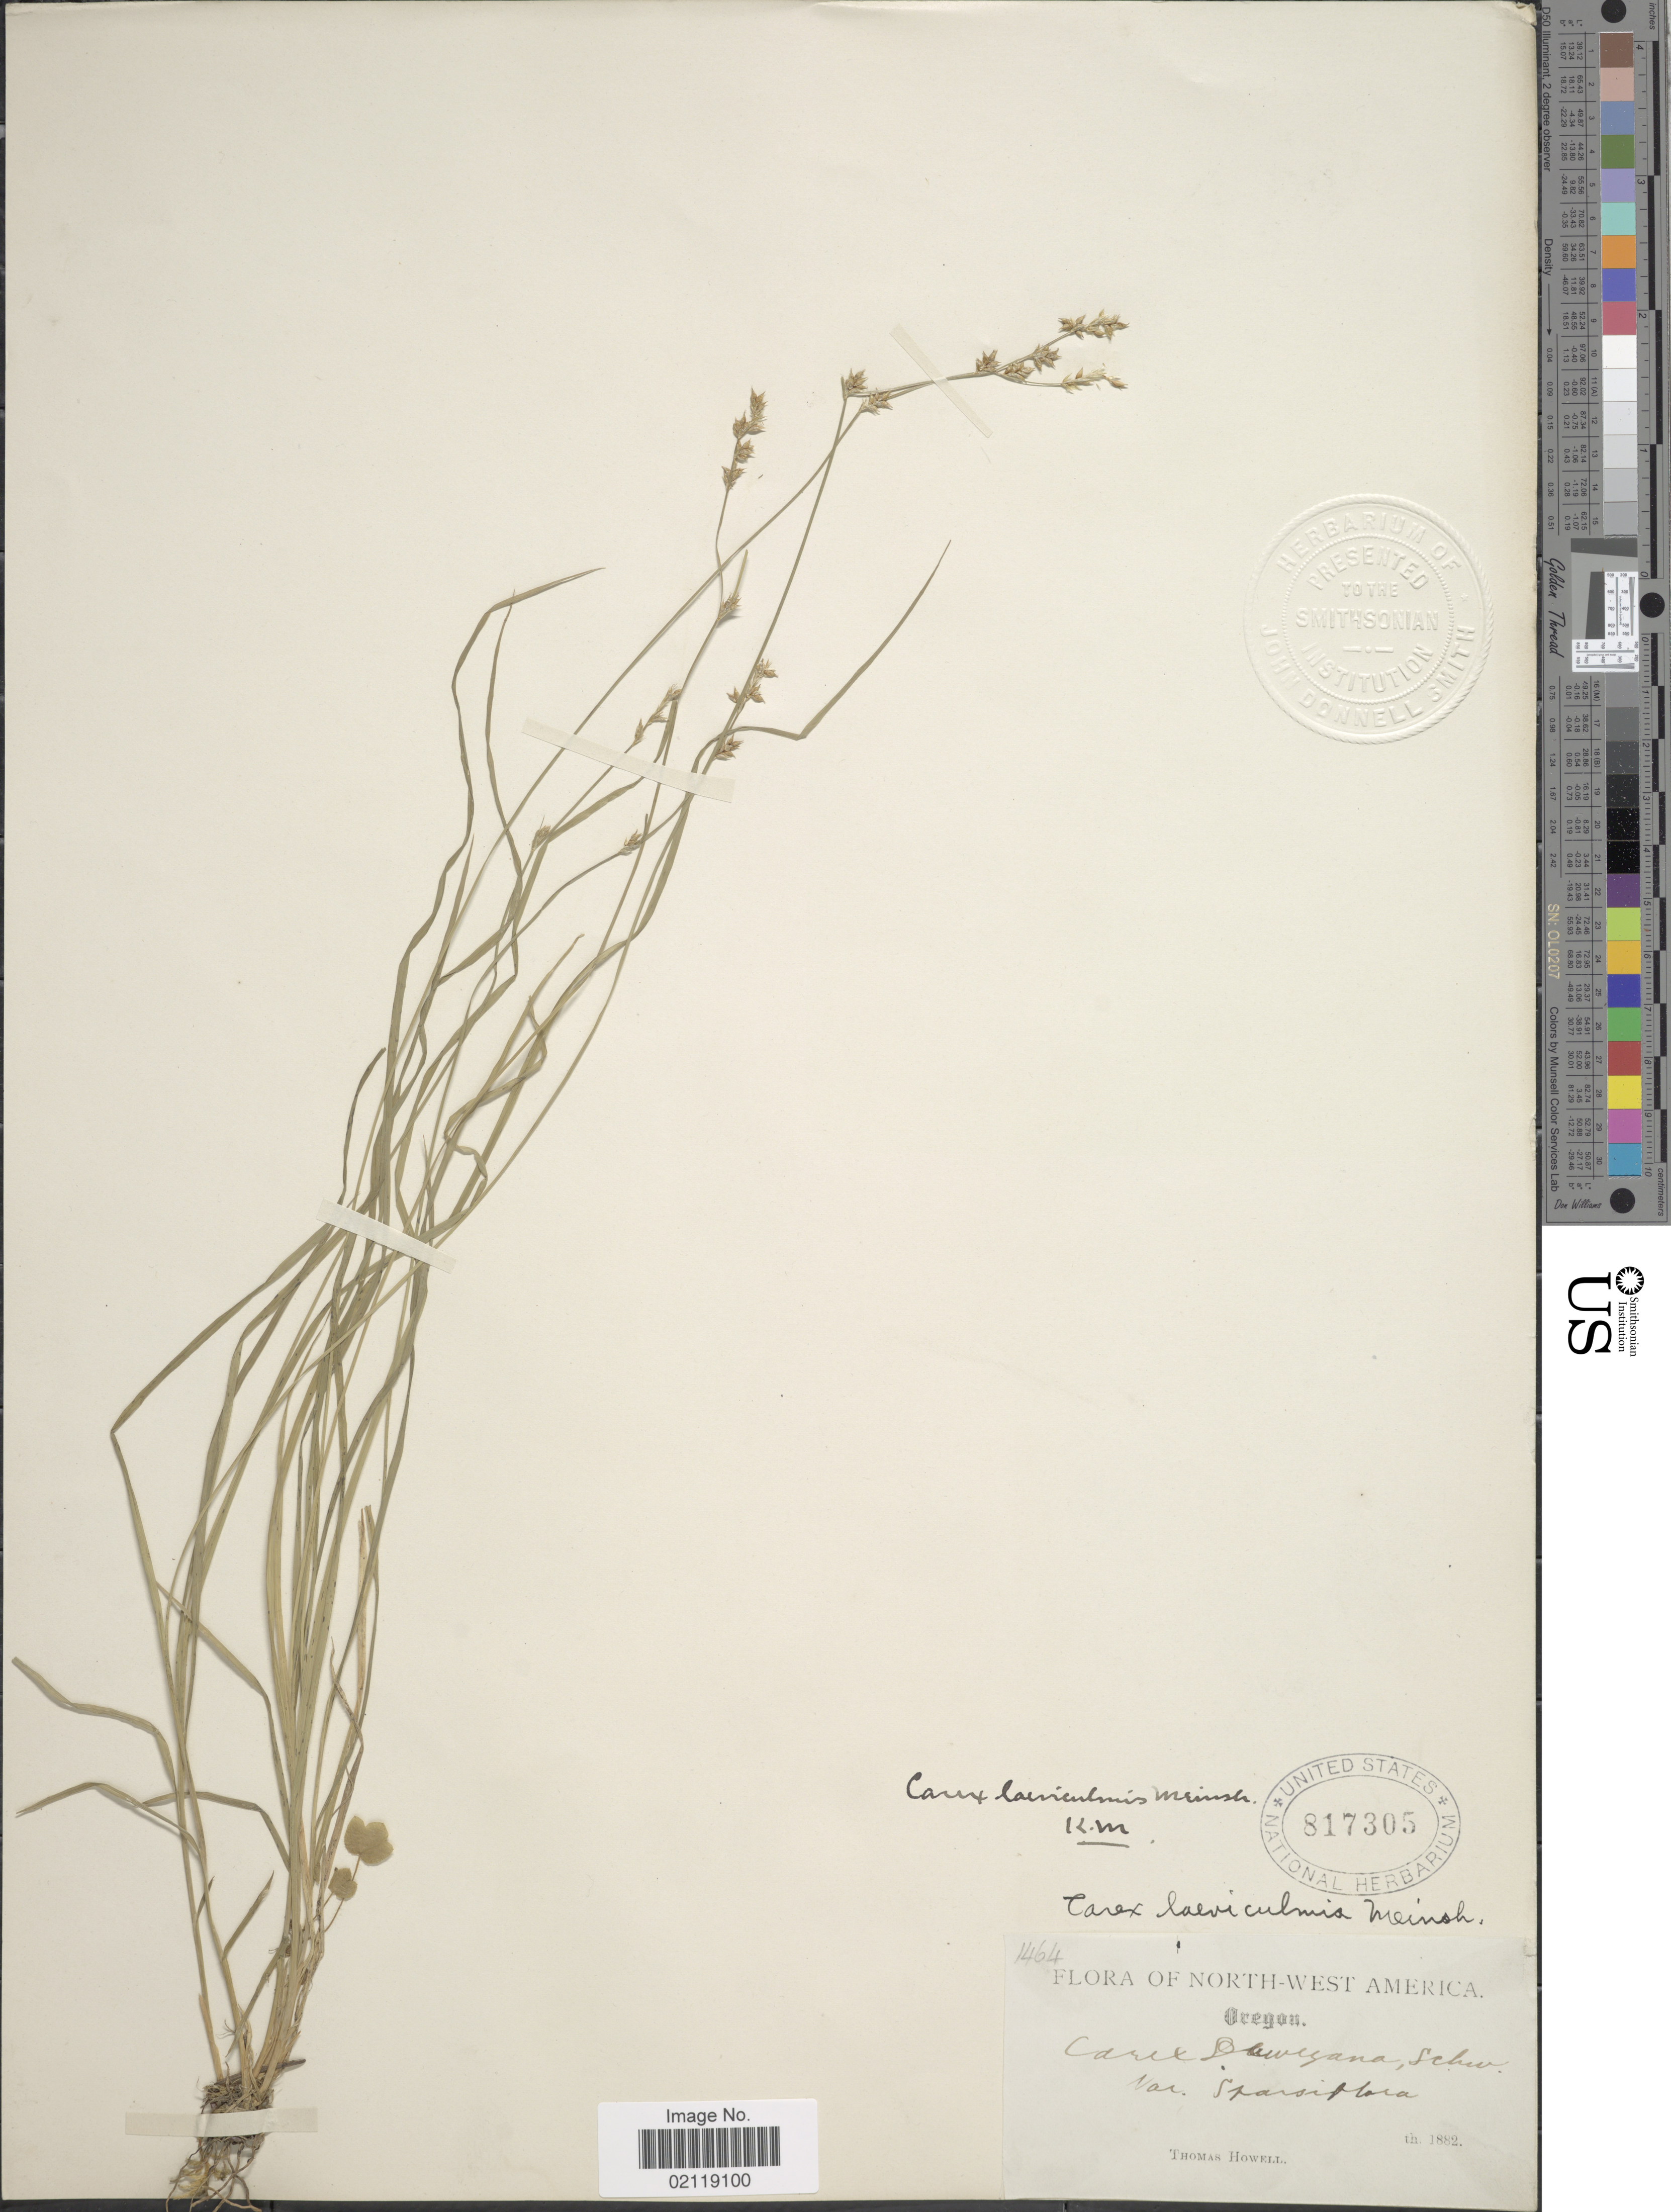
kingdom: Plantae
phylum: Tracheophyta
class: Liliopsida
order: Poales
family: Cyperaceae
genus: Carex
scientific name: Carex laeviculmis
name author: Meinsh.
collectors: T. Howell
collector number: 1464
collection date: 1882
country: United States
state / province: Oregon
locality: North-West America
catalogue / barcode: US 817305